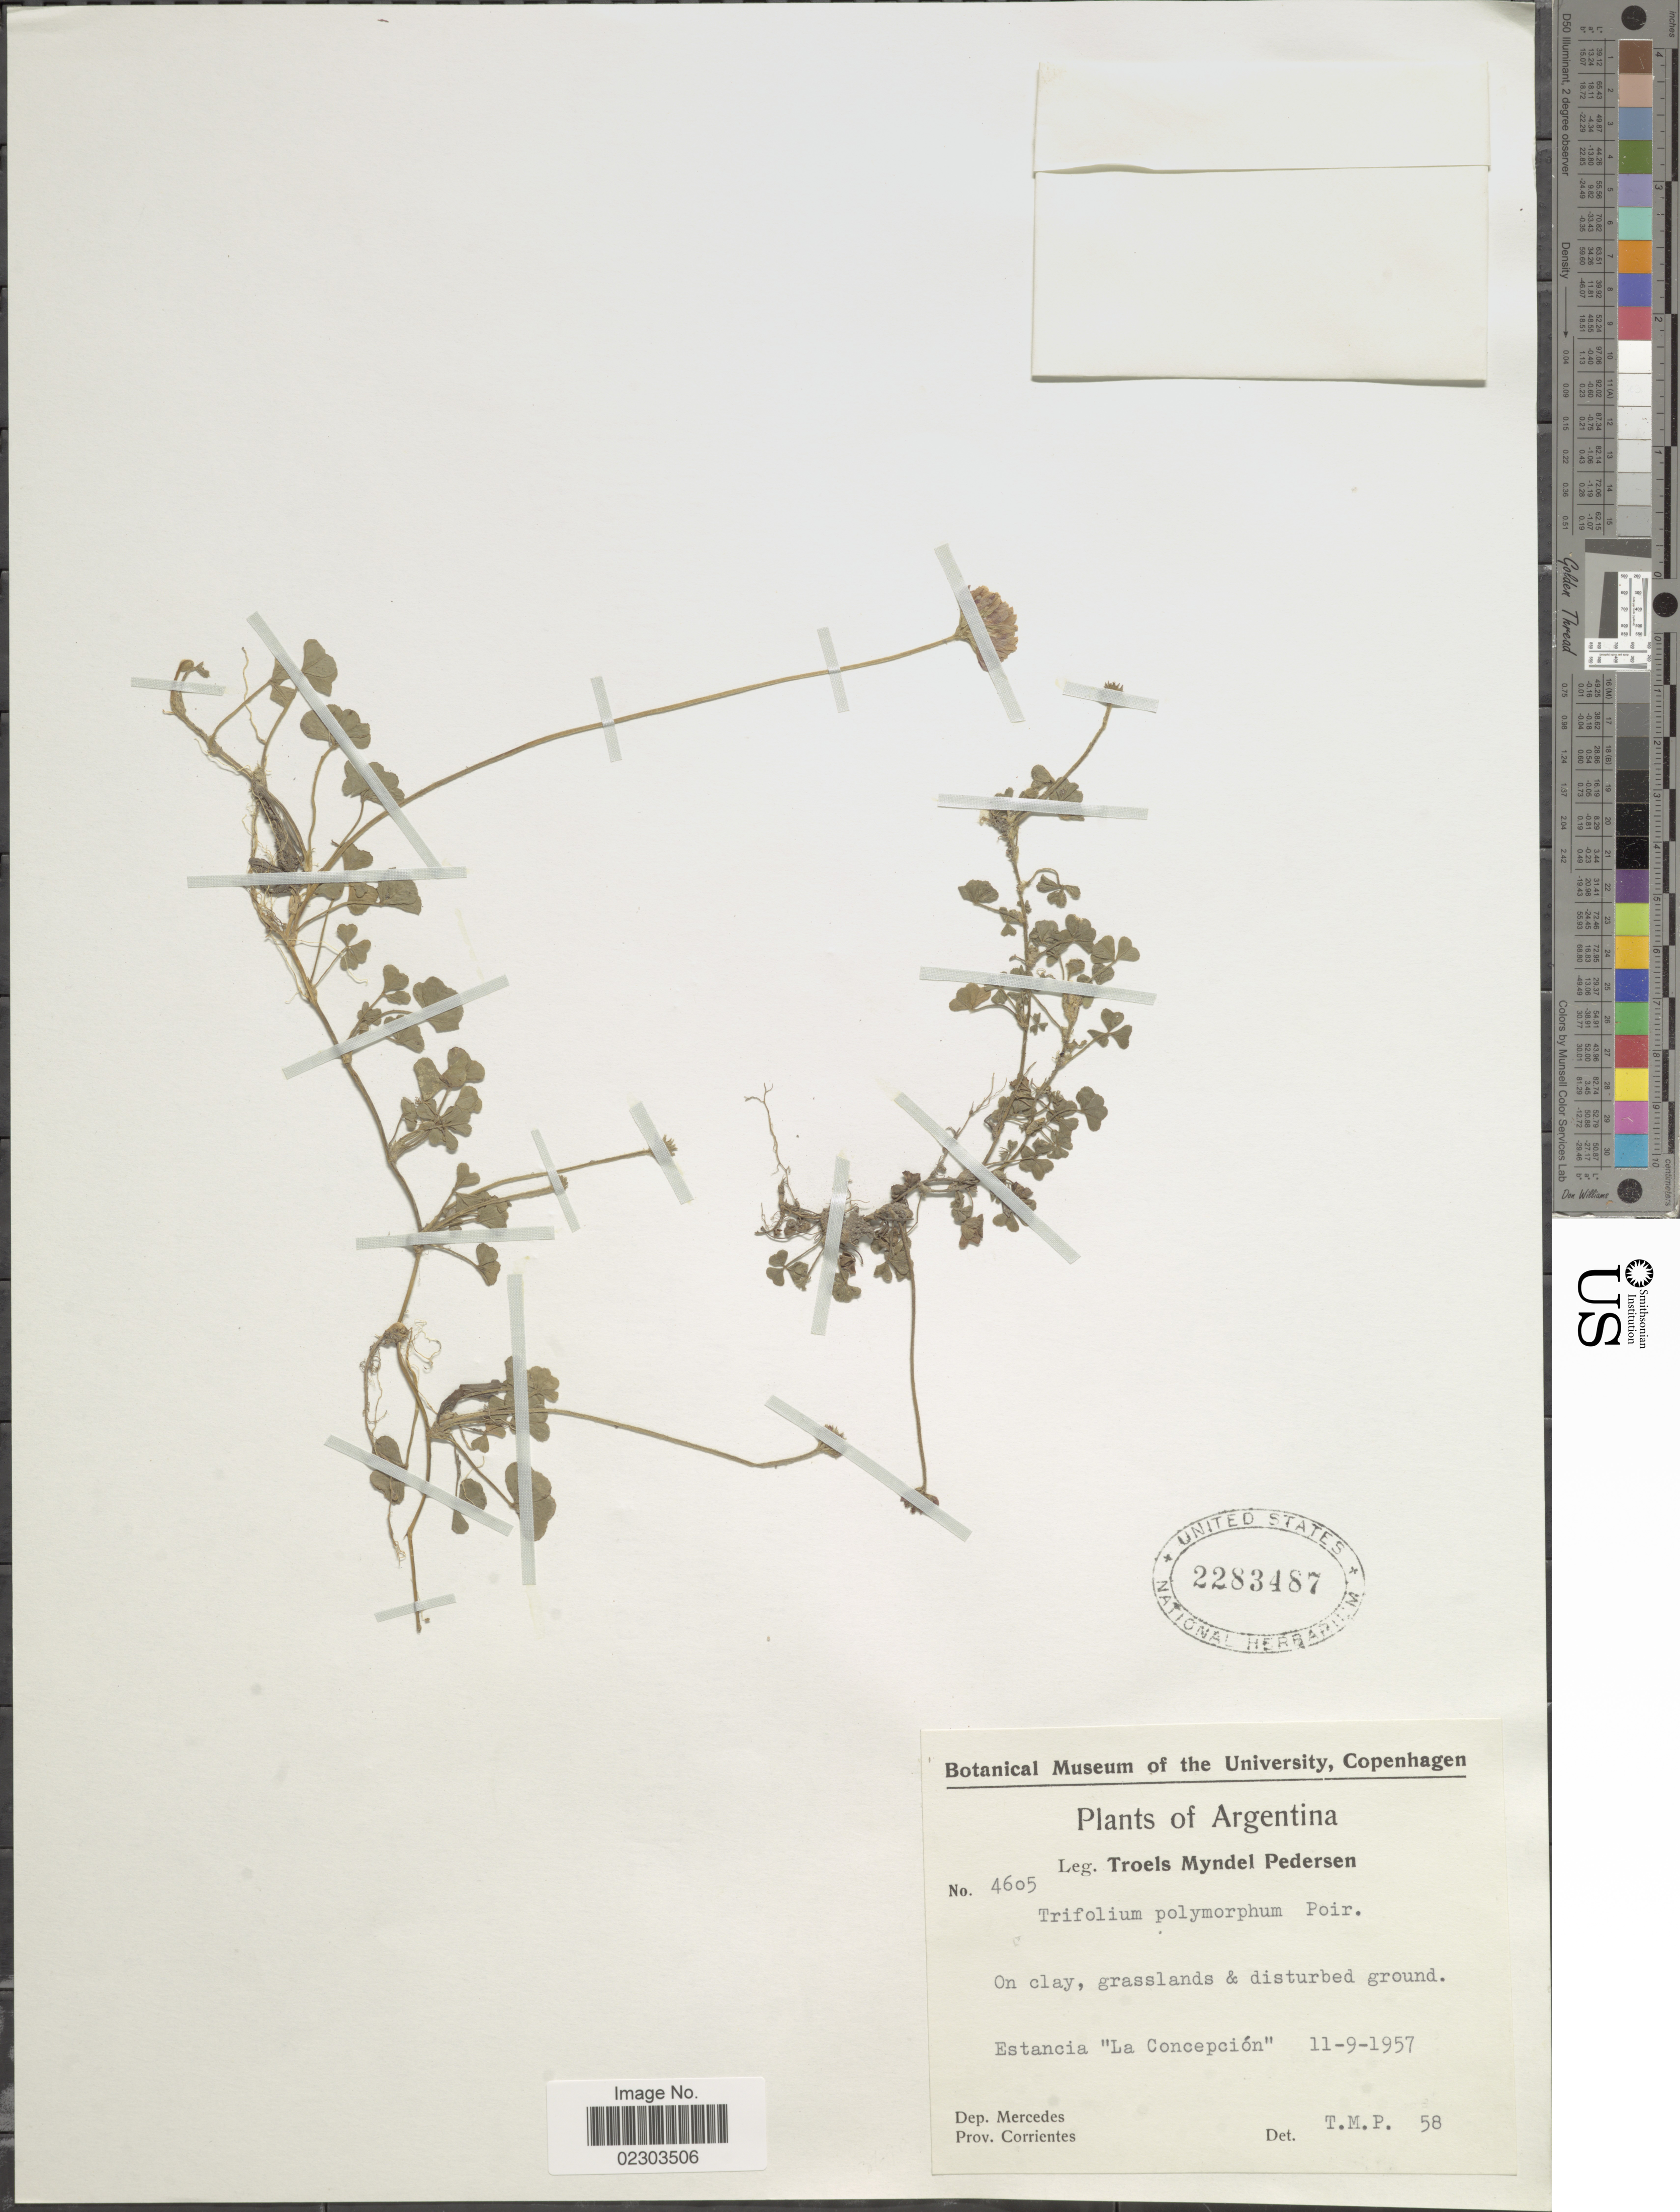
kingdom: Plantae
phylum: Tracheophyta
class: Magnoliopsida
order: Fabales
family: Fabaceae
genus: Trifolium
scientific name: Trifolium polymorphum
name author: Poir.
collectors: T. Pederson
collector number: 4605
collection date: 1957-09-11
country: Paraguay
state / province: Concepcion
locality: On clay, grasslands & disturbed ground, Estancia "La Concepción"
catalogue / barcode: US 2283487